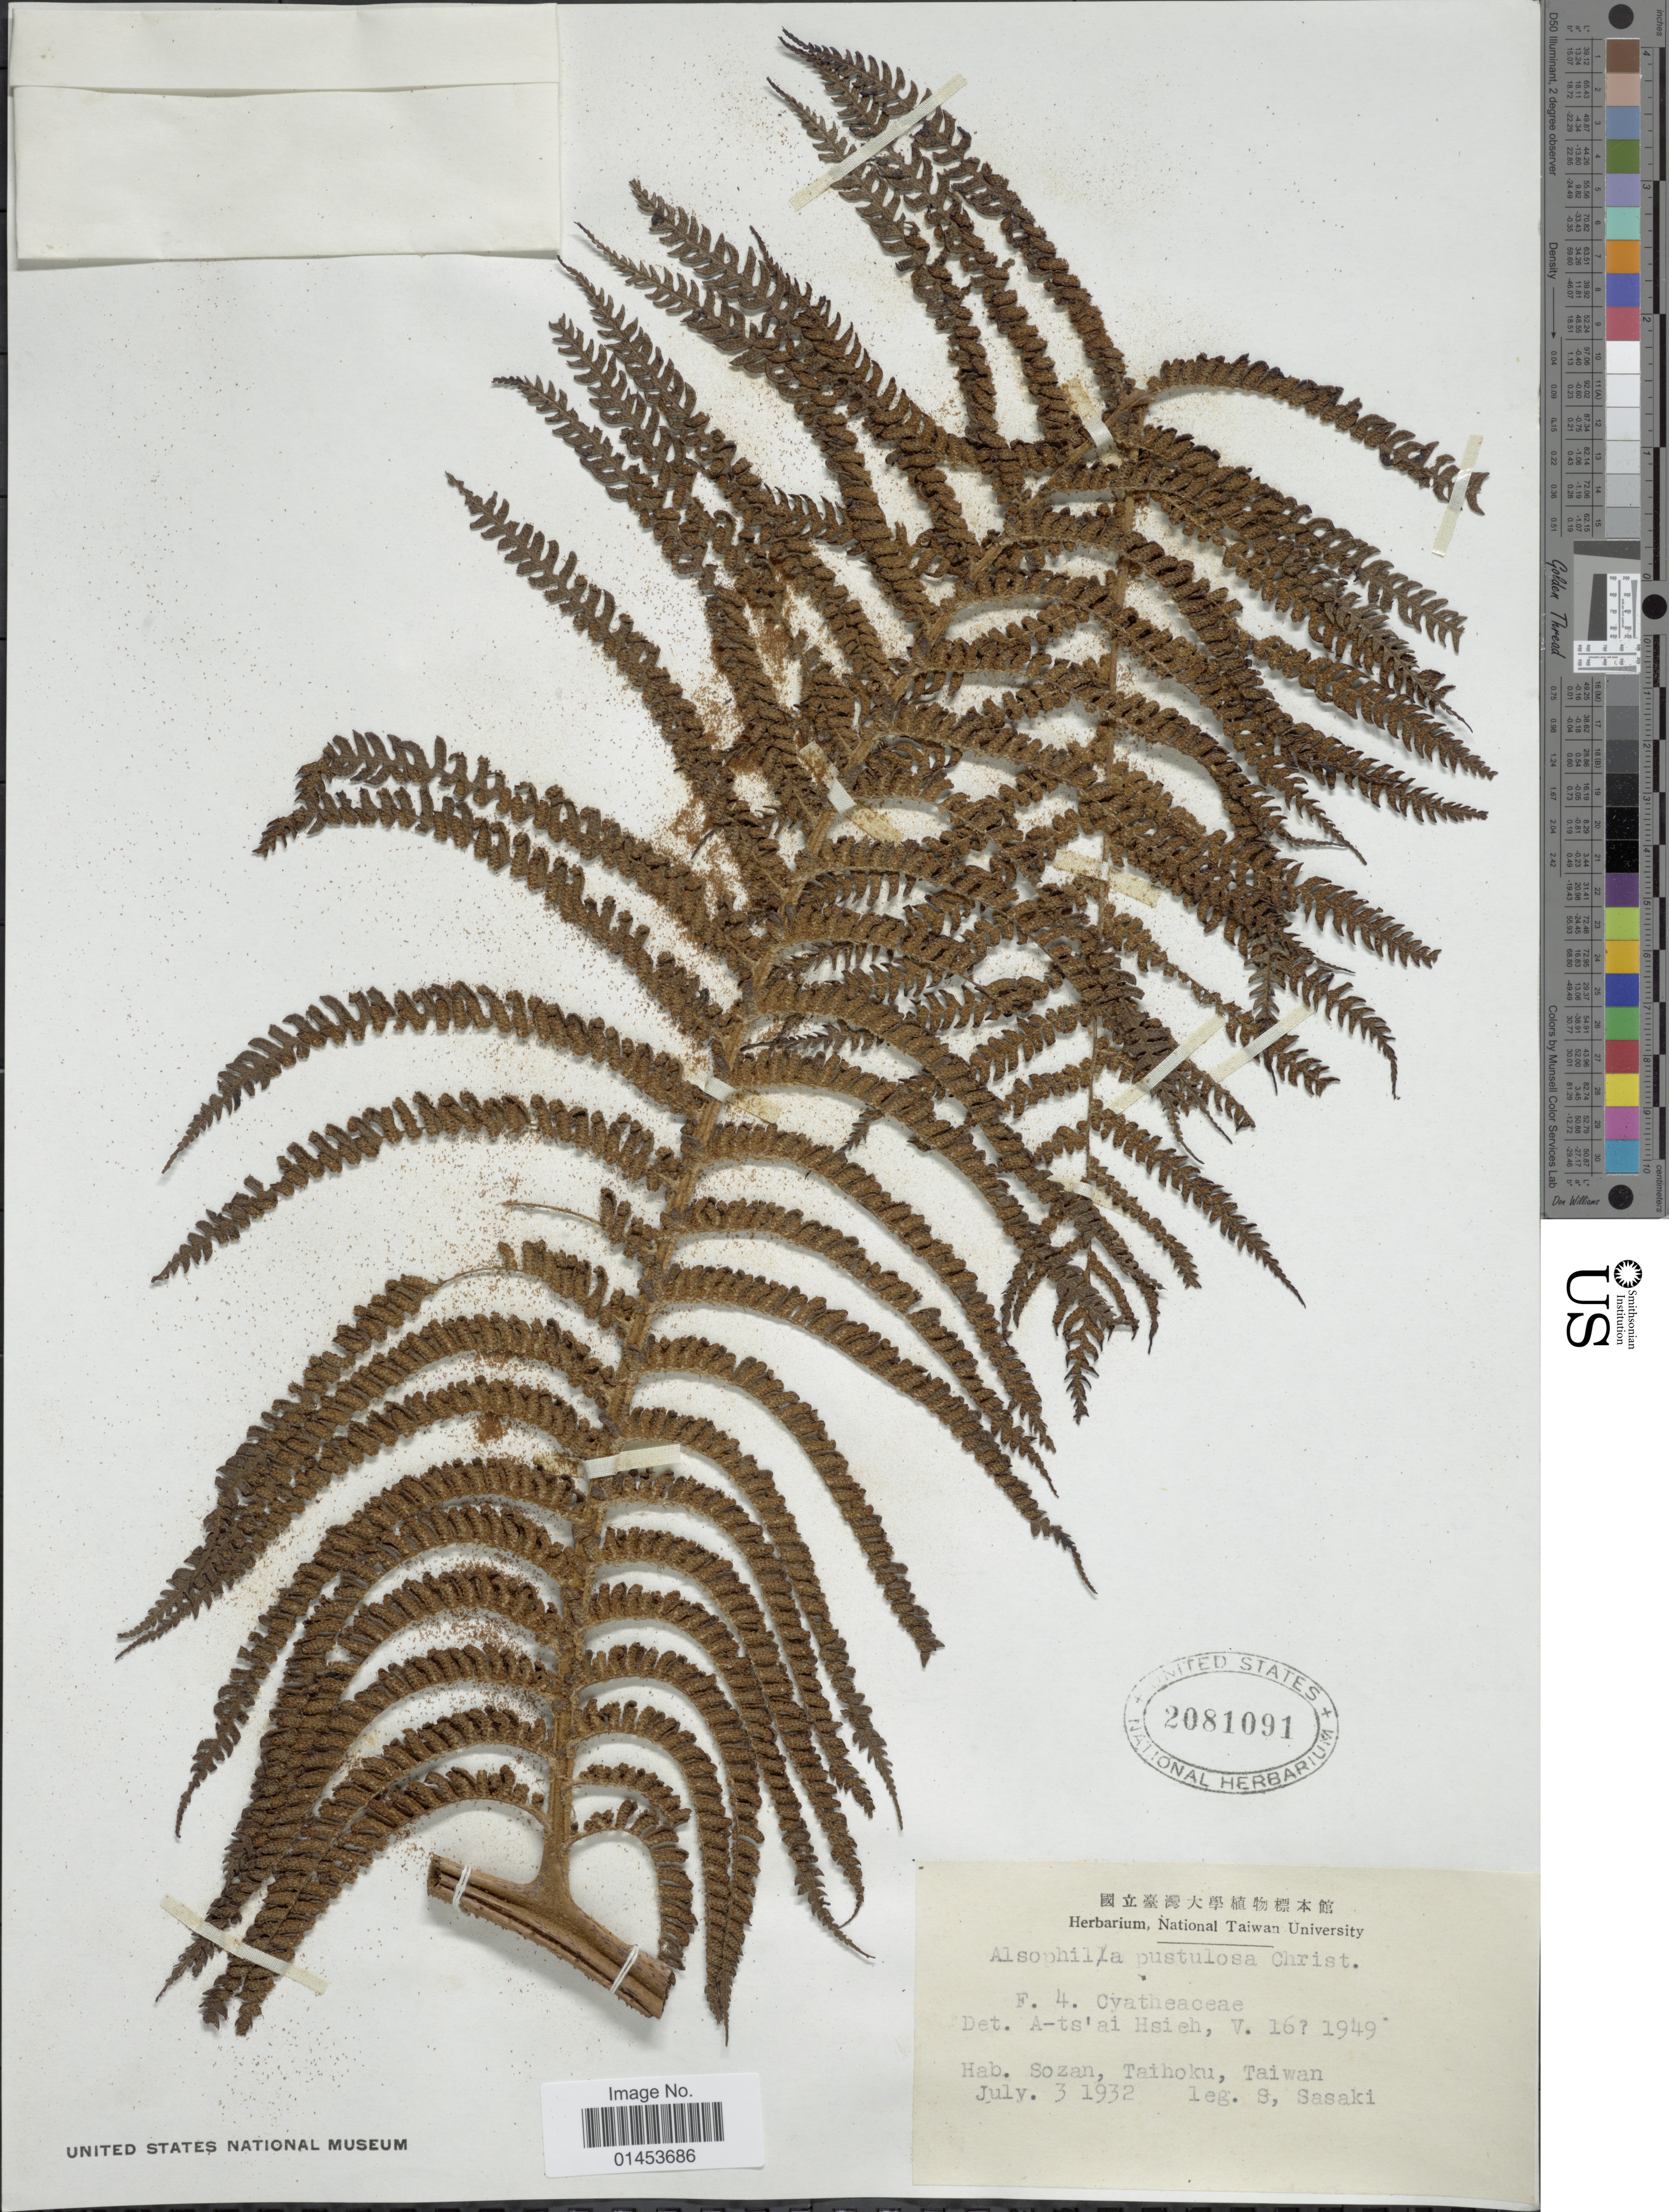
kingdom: Plantae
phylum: Tracheophyta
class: Polypodiopsida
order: Cyatheales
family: Cyatheaceae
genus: Cyathea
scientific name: Cyathea lepifera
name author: (J. Sm.) Copel.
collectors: S. Sasaki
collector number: F4?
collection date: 1932-07-03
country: Taiwan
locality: Sozan, Taihoku, Taiwan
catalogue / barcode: US 2081091